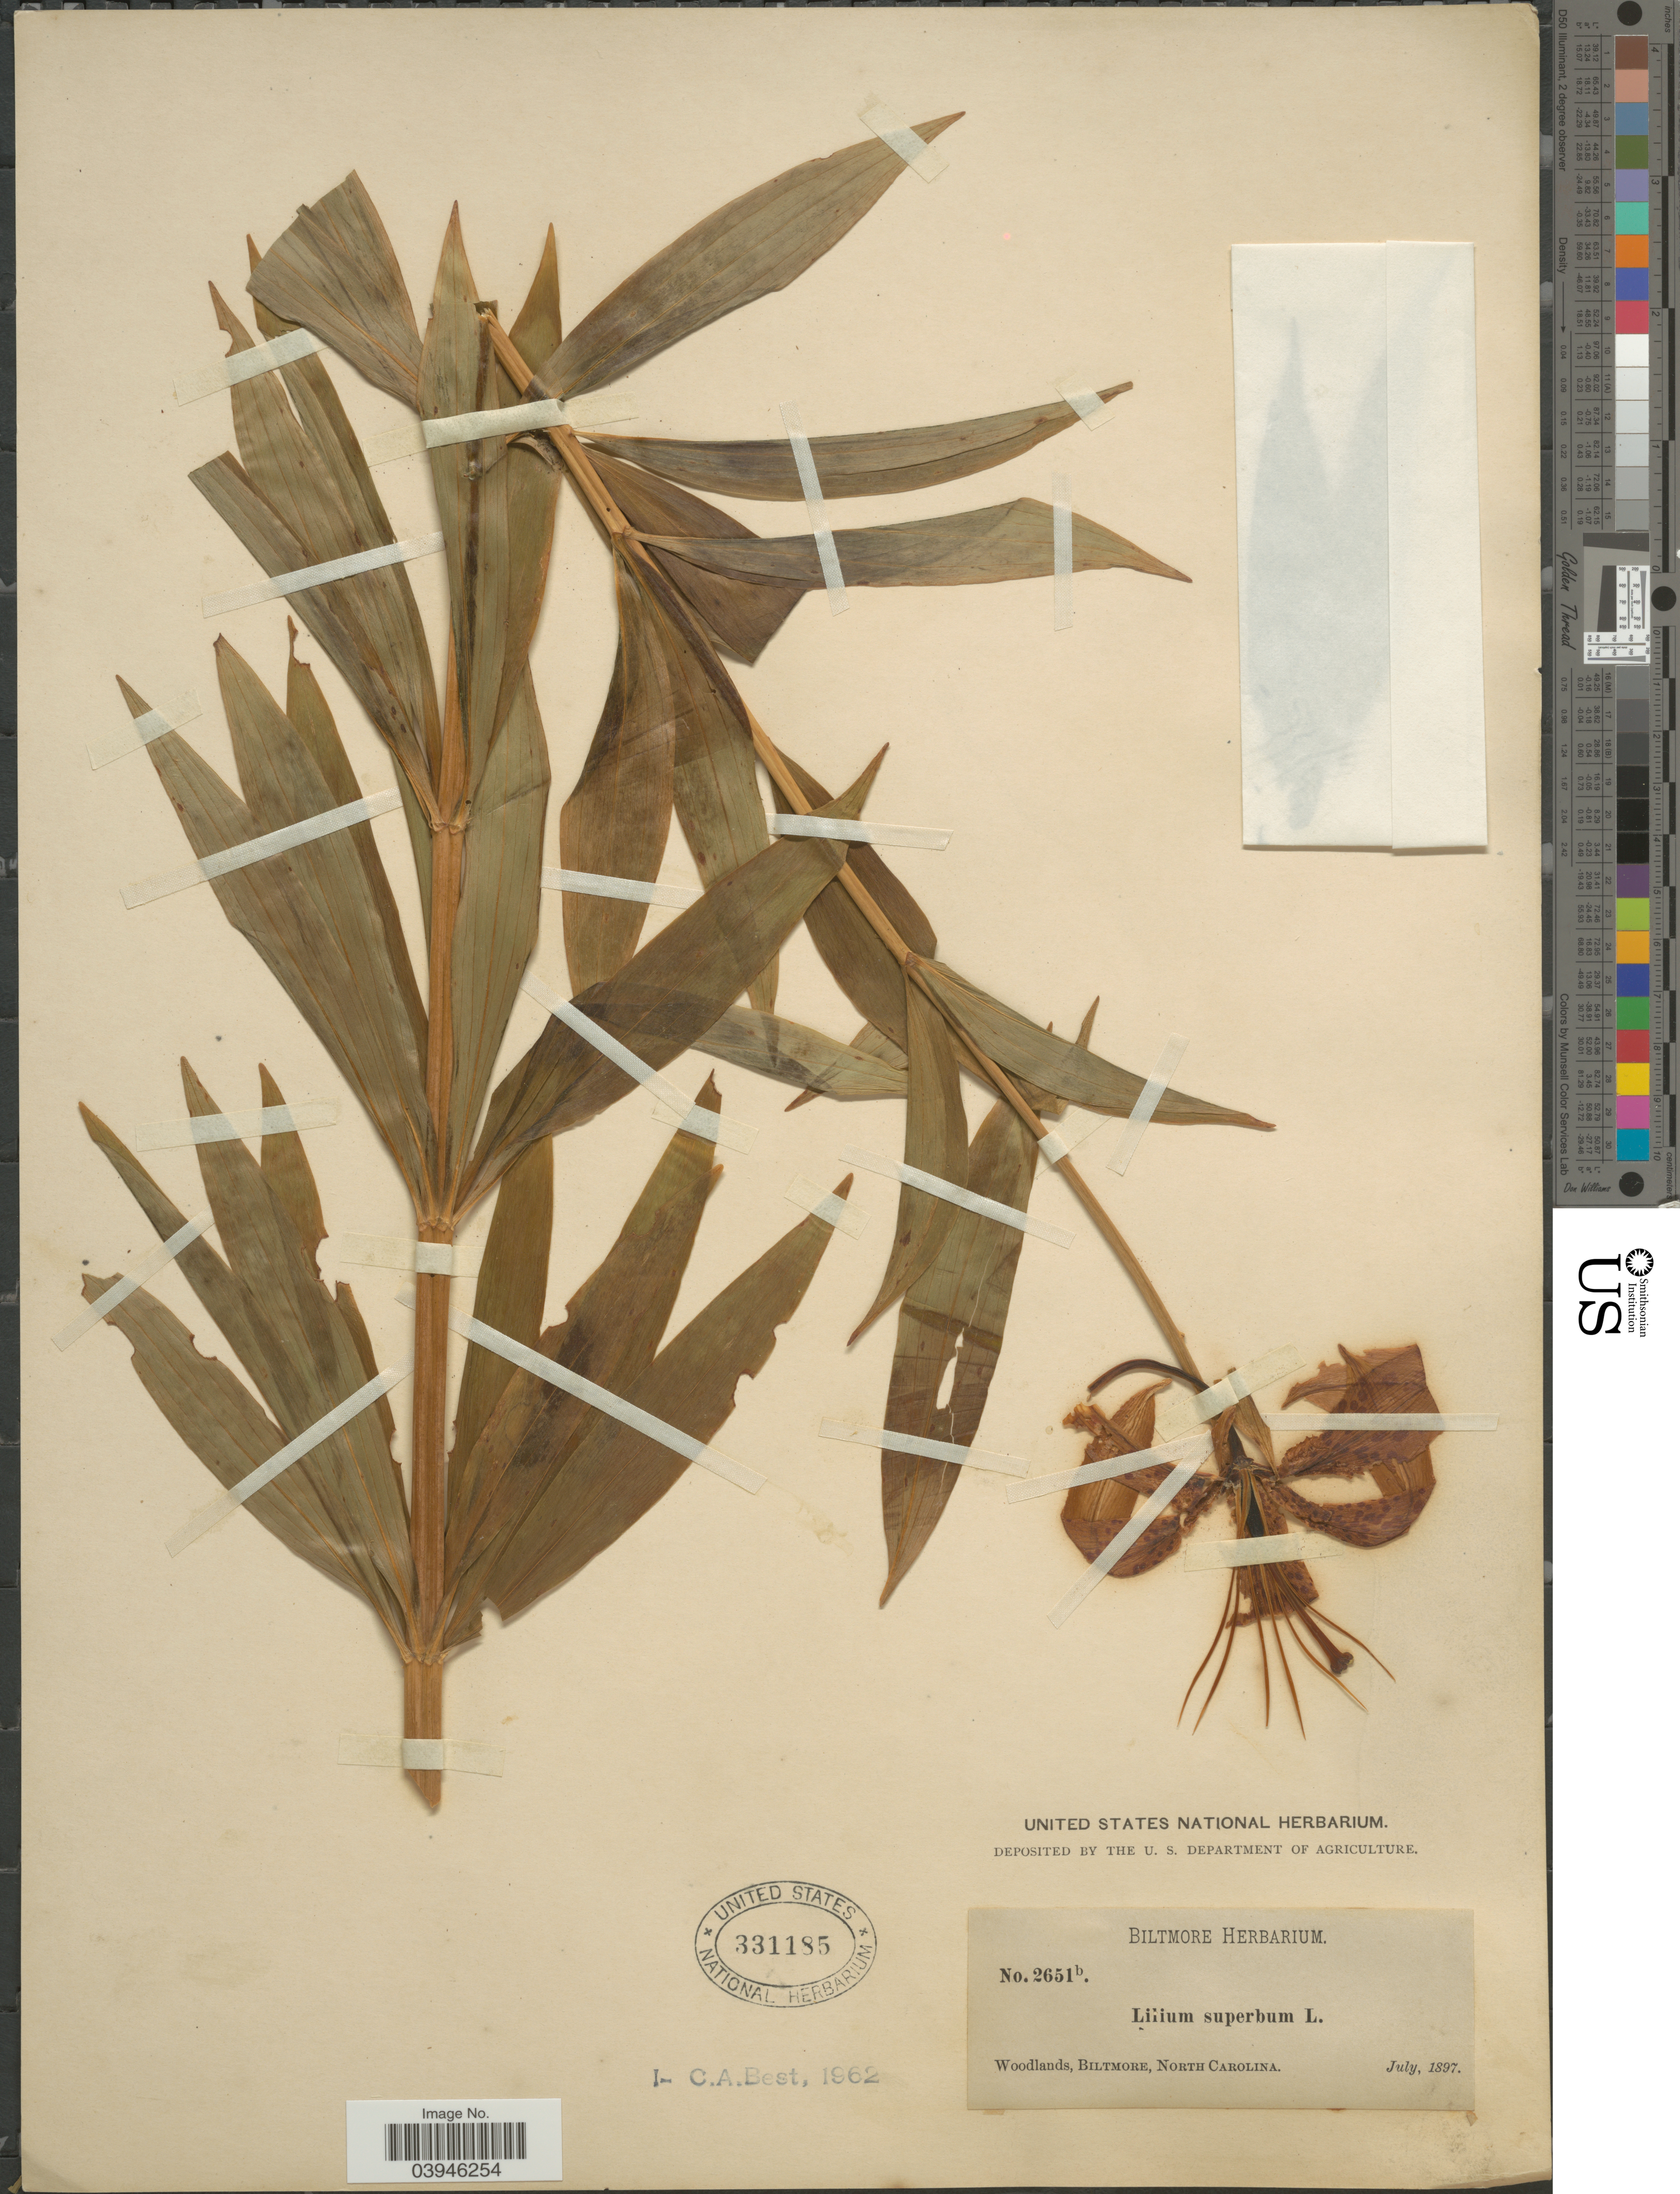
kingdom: Plantae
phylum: Tracheophyta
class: Liliopsida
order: Liliales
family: Liliaceae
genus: Lilium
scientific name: Lilium superbum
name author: L.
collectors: ex herb. Biltmore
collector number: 2651b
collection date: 1897-07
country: United States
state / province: North Carolina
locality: Woodlands, Biltmore.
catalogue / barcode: US 331185